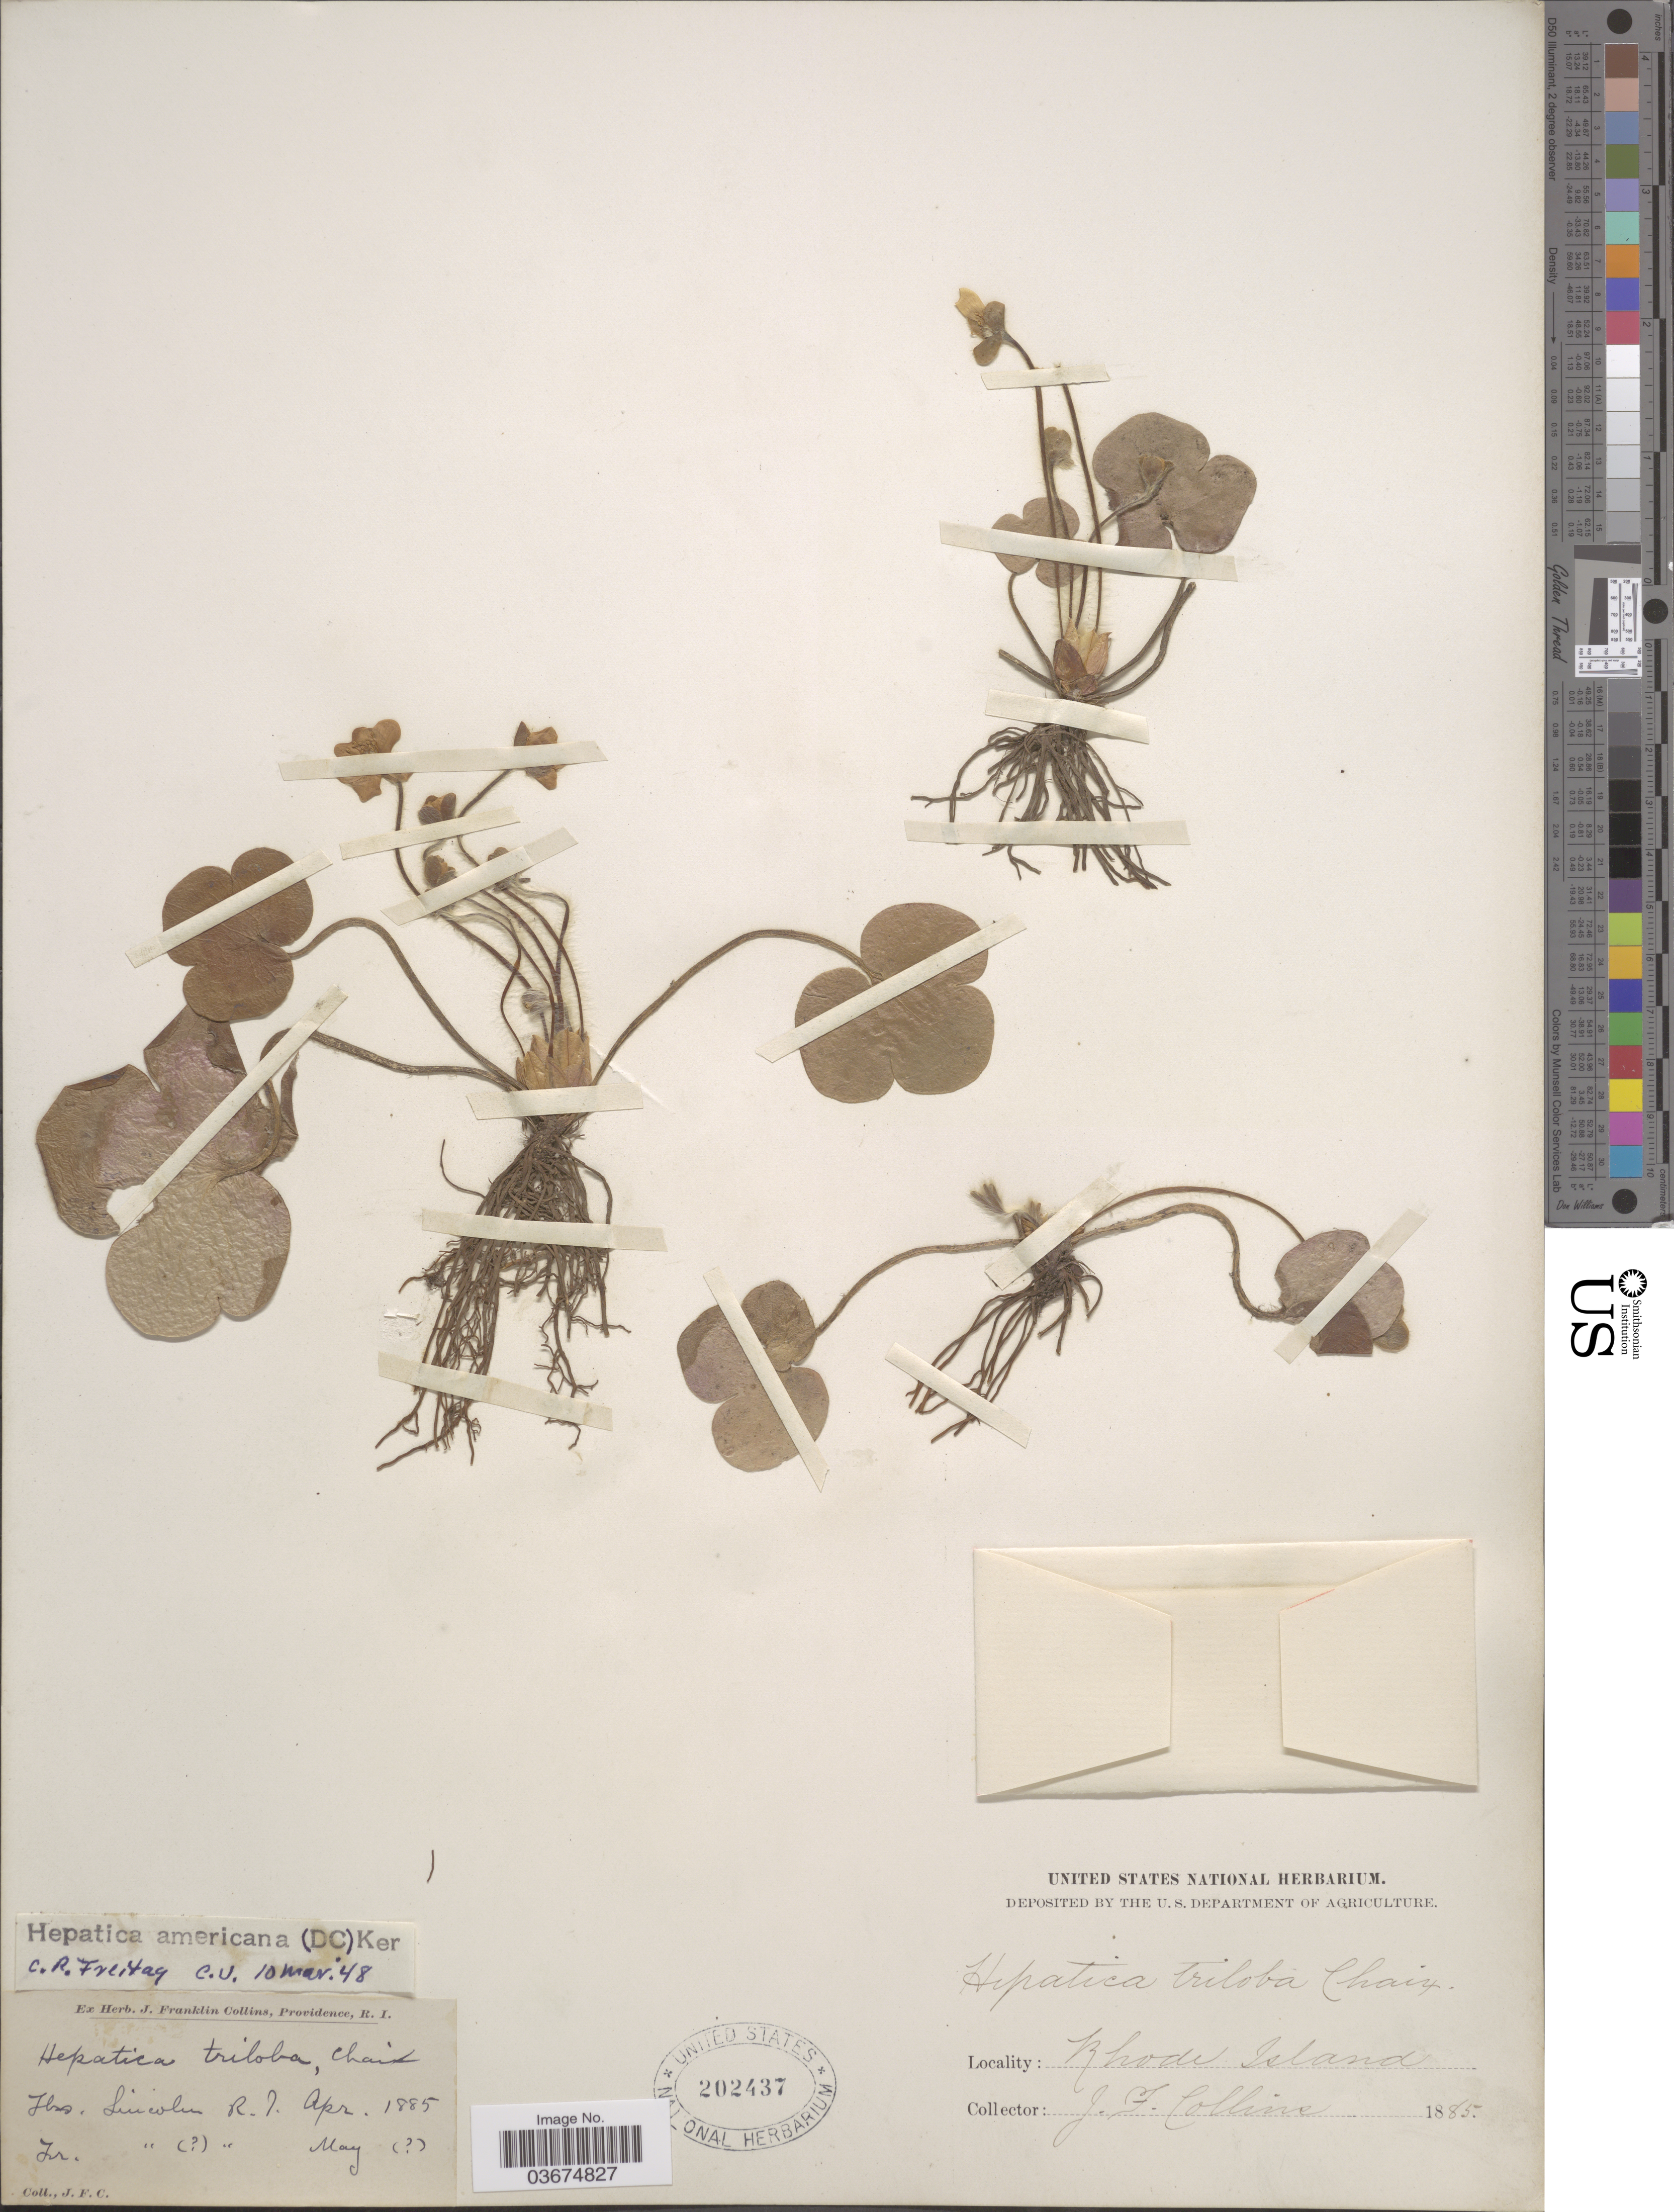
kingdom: Plantae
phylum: Tracheophyta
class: Magnoliopsida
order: Ranunculales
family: Ranunculaceae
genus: Hepatica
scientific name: Hepatica americana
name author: (DC.) Ker Gawl.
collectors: J. Collins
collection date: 1885-04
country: United States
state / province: Rhode Island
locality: Lincoln.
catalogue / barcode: US 202437